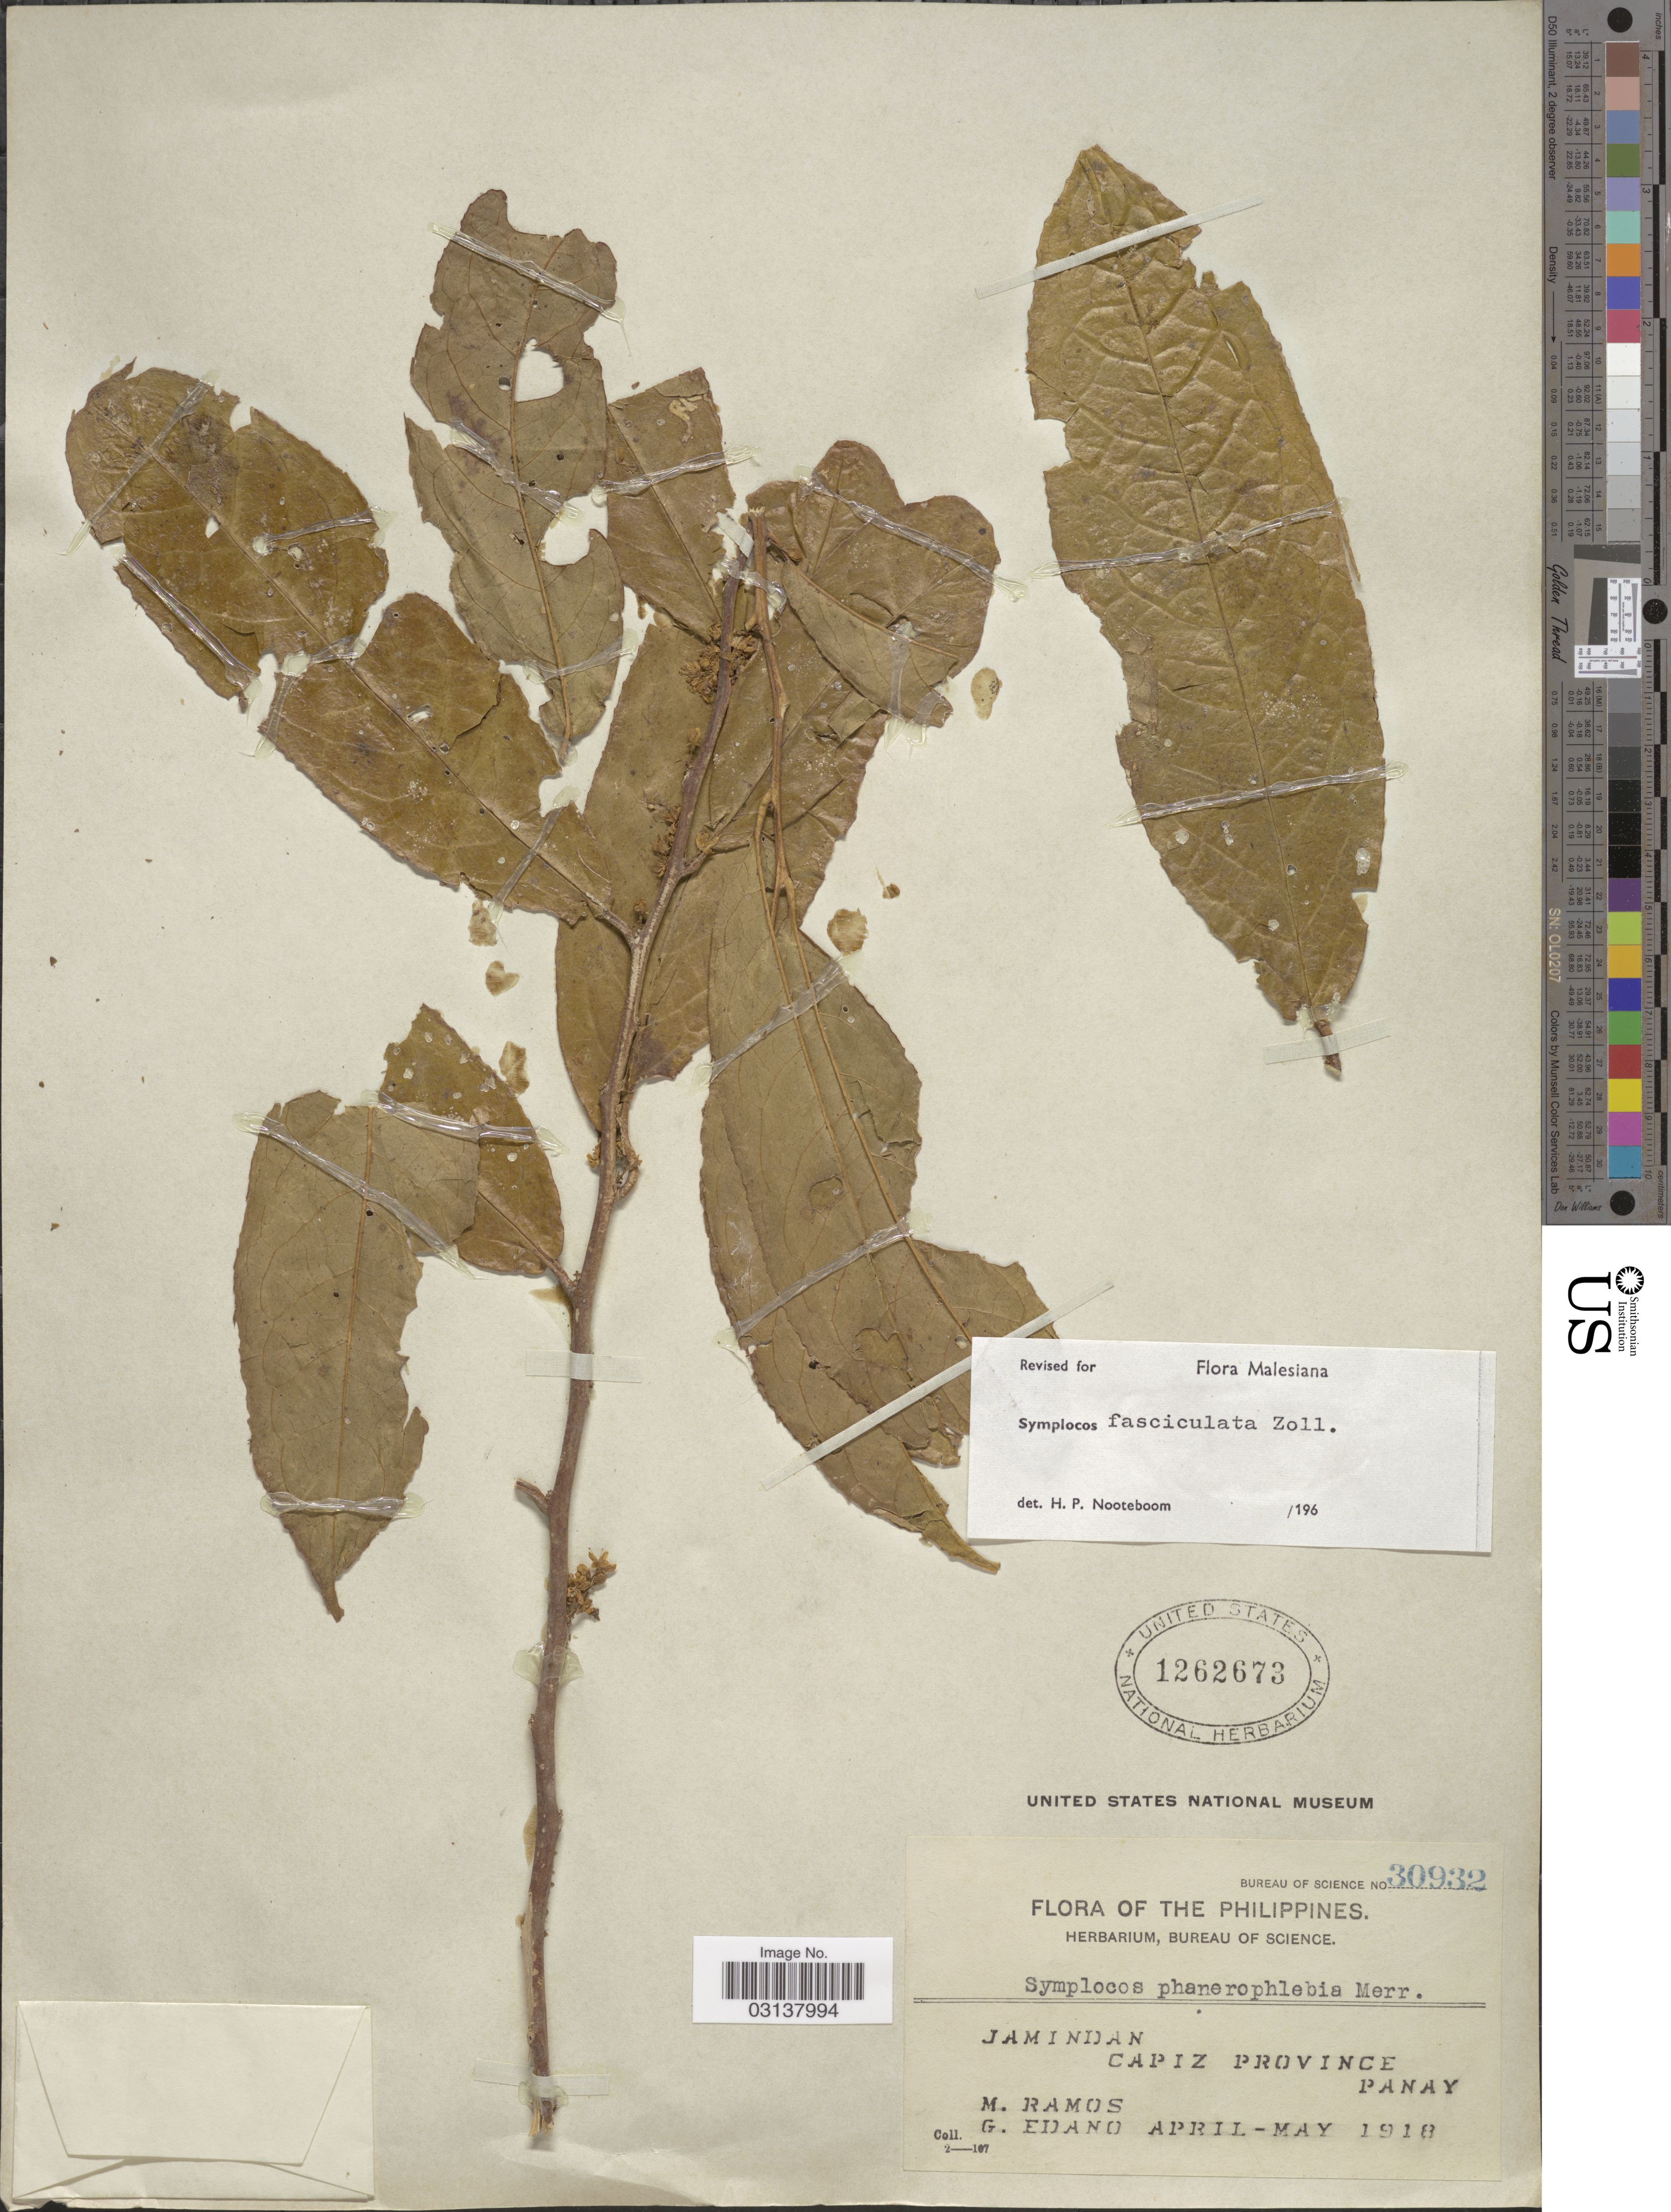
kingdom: Plantae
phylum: Tracheophyta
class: Magnoliopsida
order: Ericales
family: Symplocaceae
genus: Symplocos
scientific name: Symplocos fasciculata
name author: Zoll.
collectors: M. Ramos & G. Edaño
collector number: Bureau of Science 30932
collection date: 1918-04/1918-05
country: Philippines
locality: The Philippines. Jamindan. Capiz Province Panay.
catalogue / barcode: US 1262673